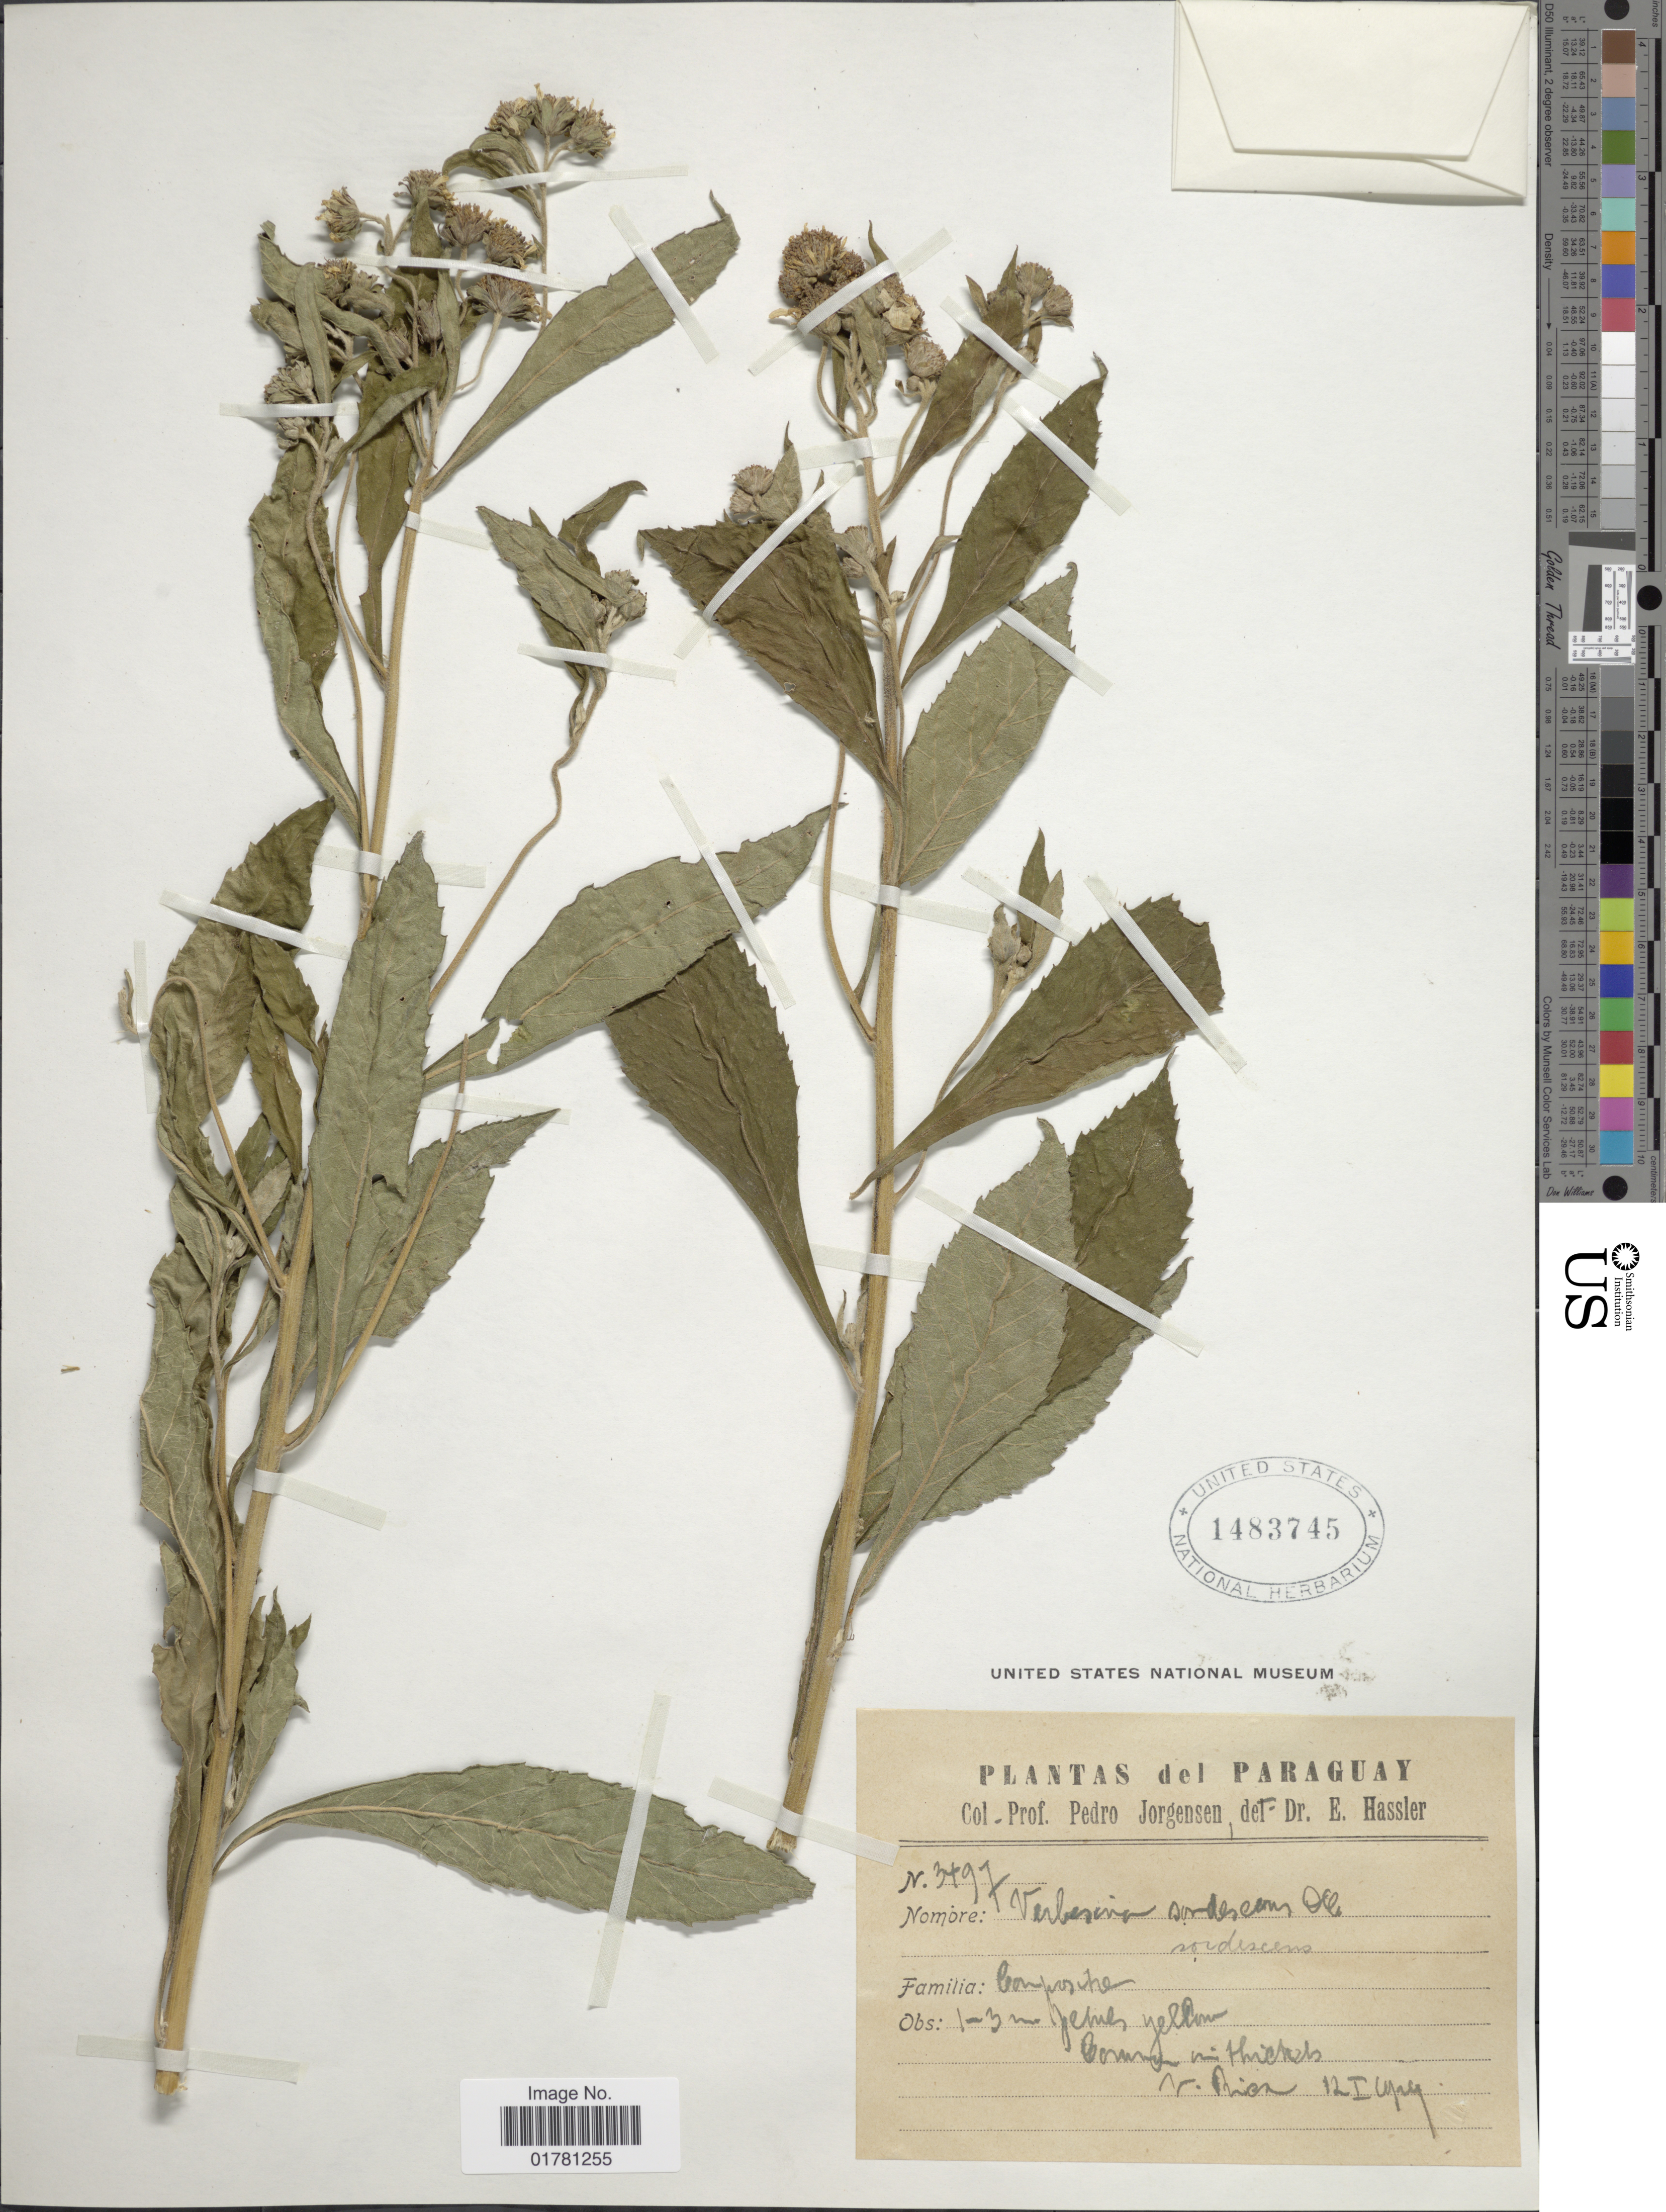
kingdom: Plantae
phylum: Tracheophyta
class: Magnoliopsida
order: Asterales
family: Asteraceae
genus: Verbesina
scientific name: Verbesina semiserrata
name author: Sch. Bip.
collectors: P. Jörgensen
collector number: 3497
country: Paraguay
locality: Common in thickets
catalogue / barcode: US 1483745